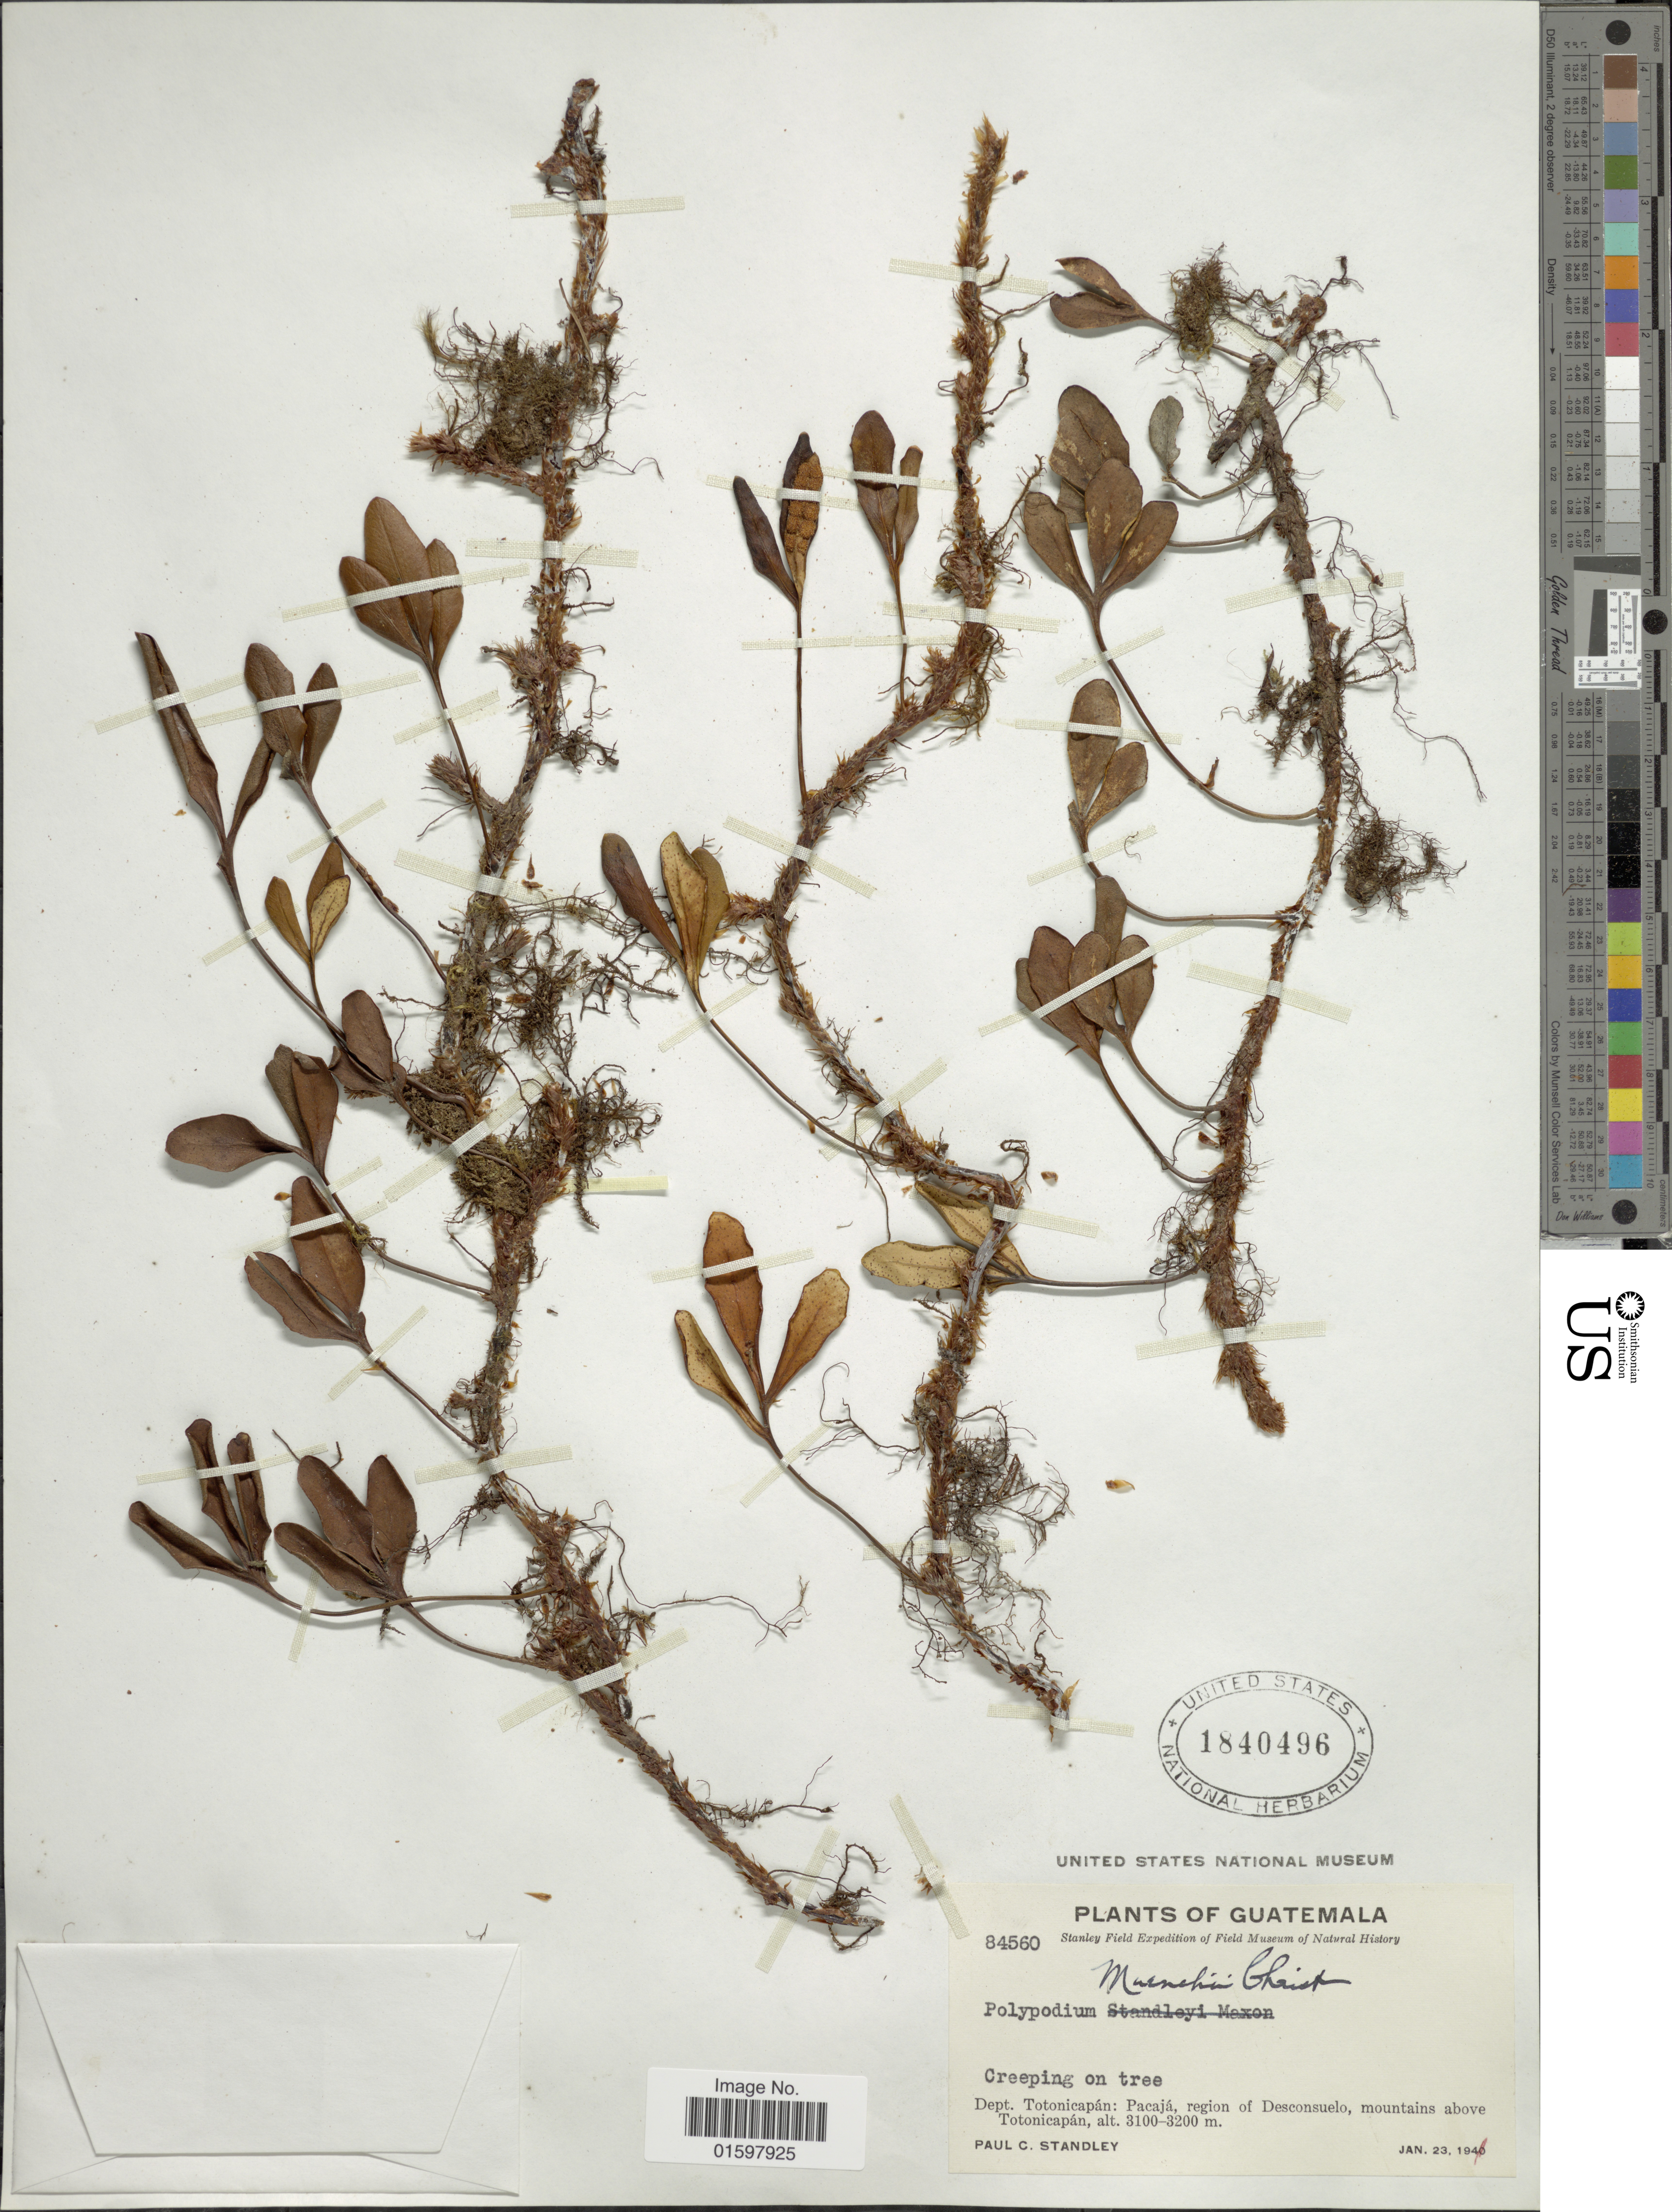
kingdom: Plantae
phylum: Tracheophyta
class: Polypodiopsida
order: Polypodiales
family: Polypodiaceae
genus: Pleopeltis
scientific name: Pleopeltis muenchii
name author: (Christ) A.R. Sm.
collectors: P. C. Standley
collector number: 84560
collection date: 1941-01-23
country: Guatemala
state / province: Totonicapan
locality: Dept. Totonicapán: Pacajá, region of Desconsuelo, mountains above Totonicapán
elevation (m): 3100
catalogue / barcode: US 1840496